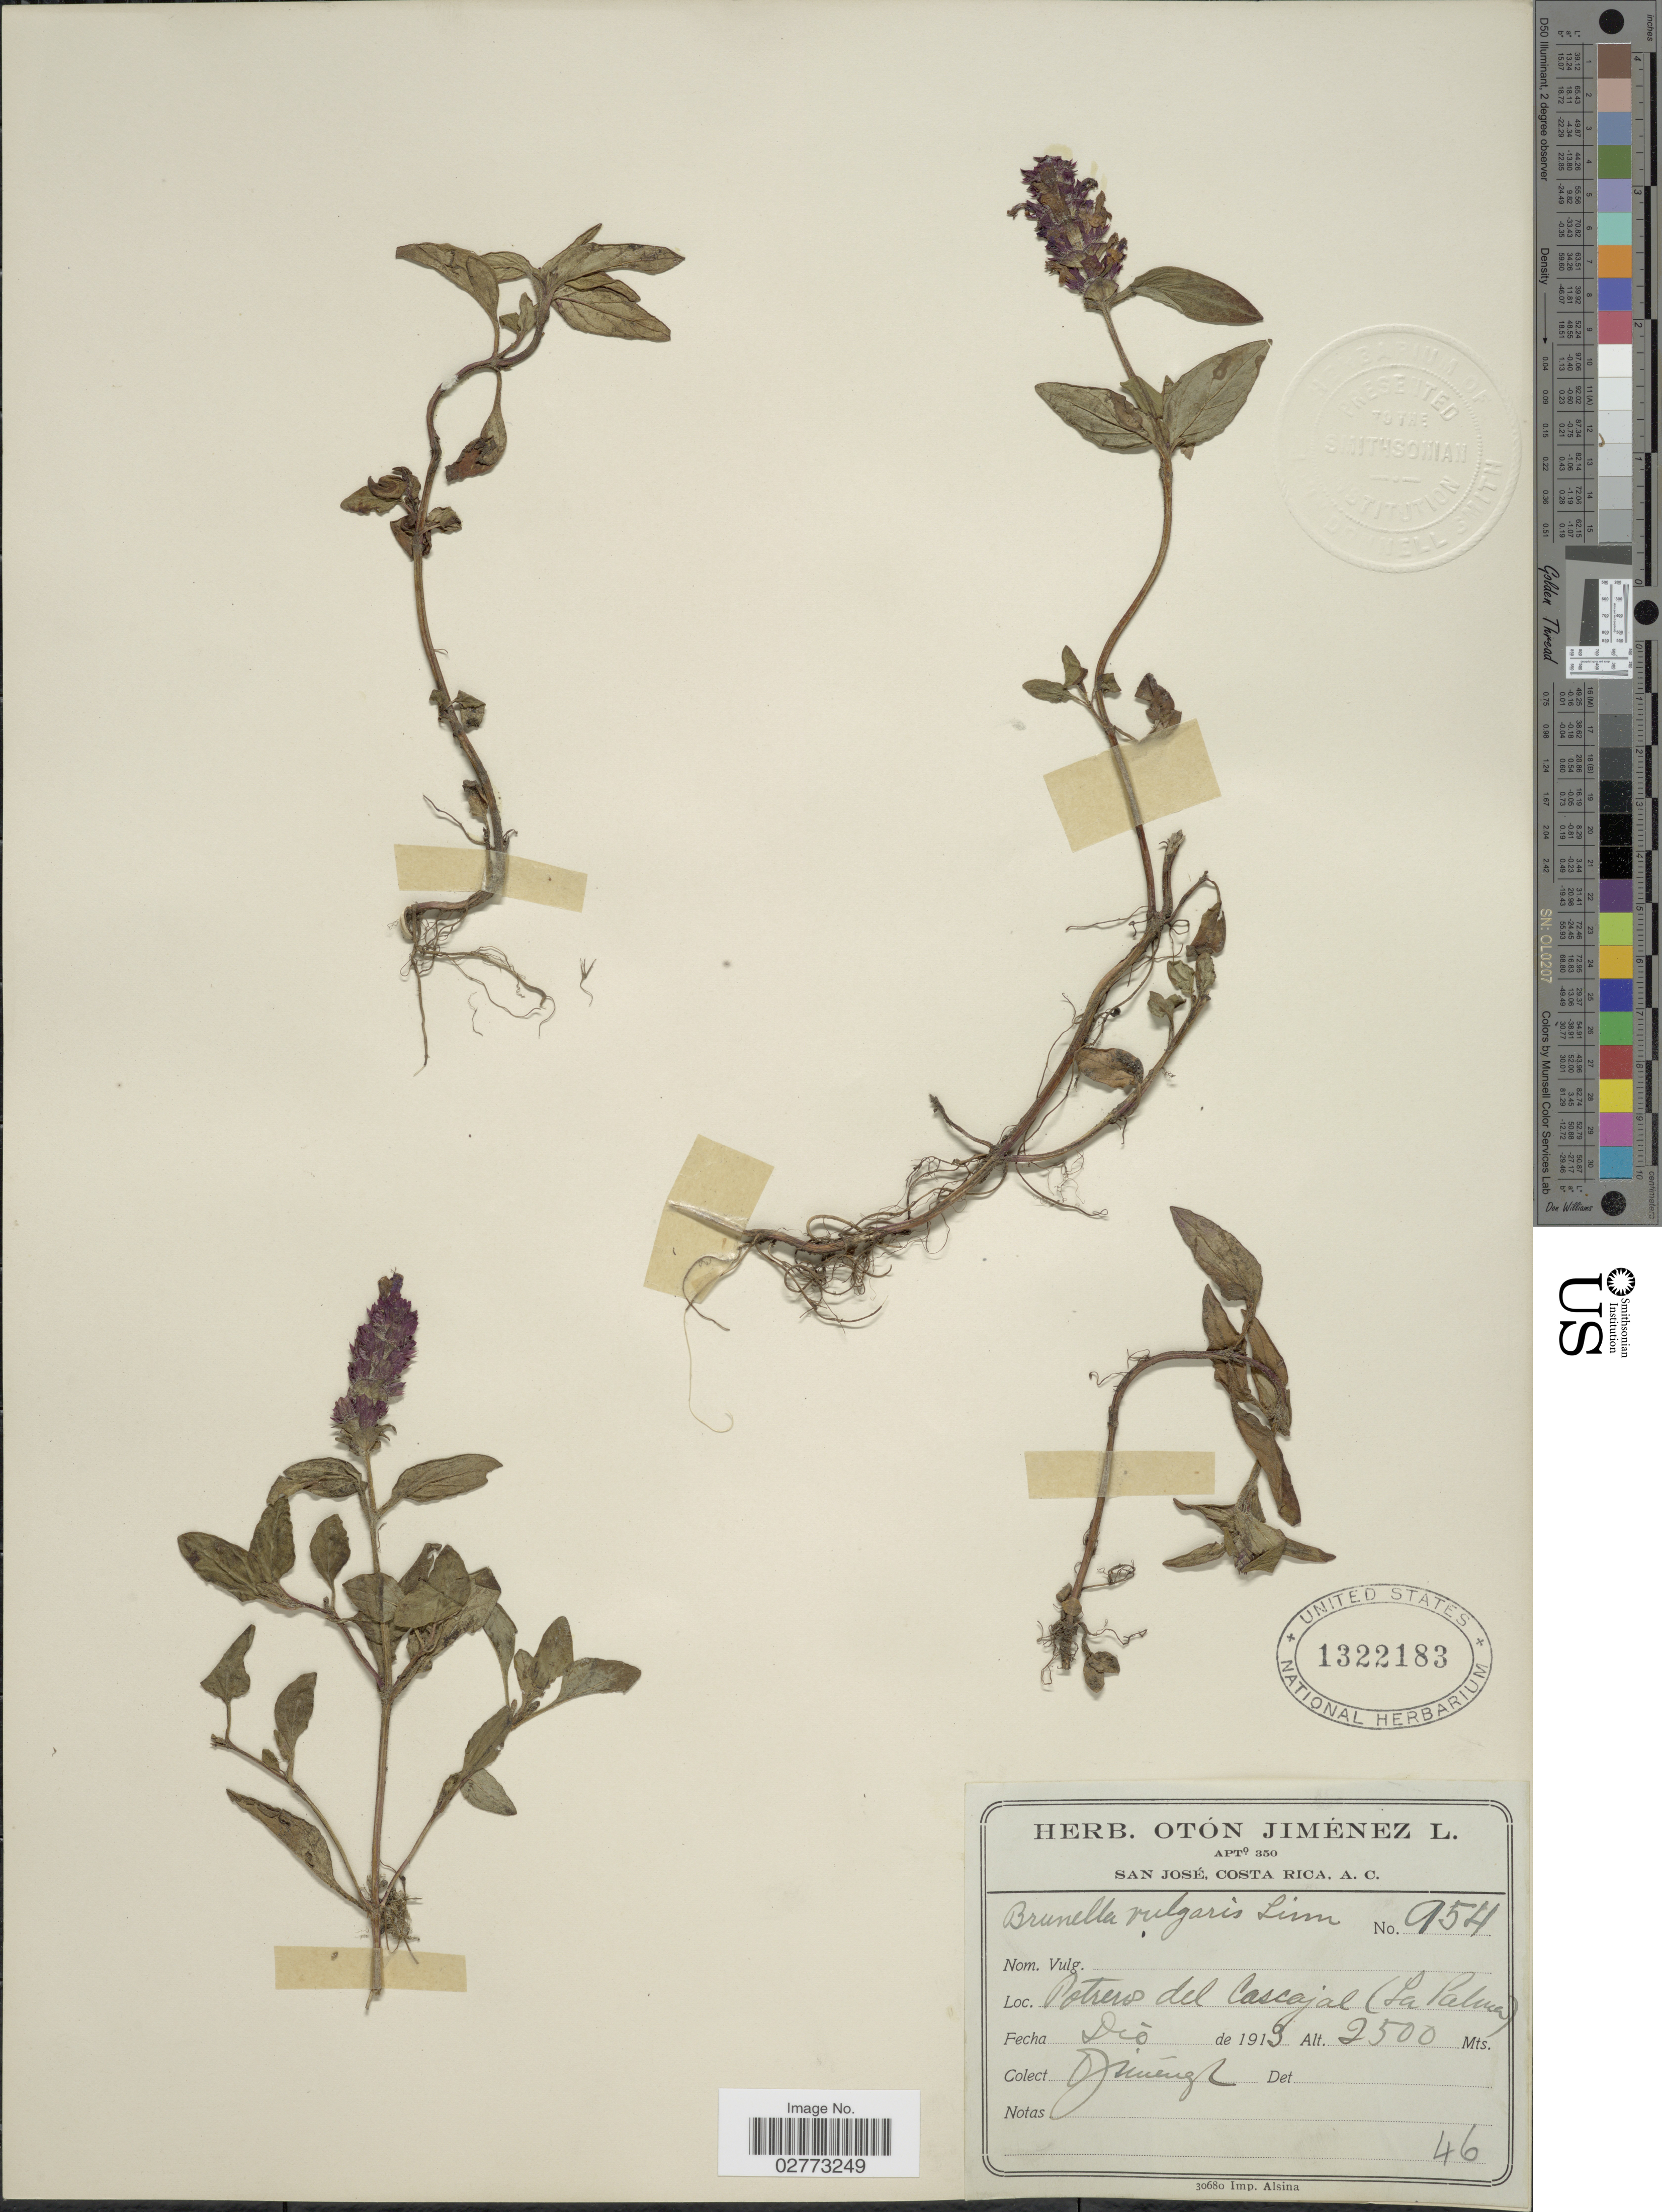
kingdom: Plantae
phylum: Tracheophyta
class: Magnoliopsida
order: Lamiales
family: Lamiaceae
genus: Prunella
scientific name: Prunella vulgaris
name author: L.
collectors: O. Jiménez L.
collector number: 954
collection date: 1913-12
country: Costa Rica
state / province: San José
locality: Potrero del Cascajal (La Palma)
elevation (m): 2500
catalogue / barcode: US 1322183